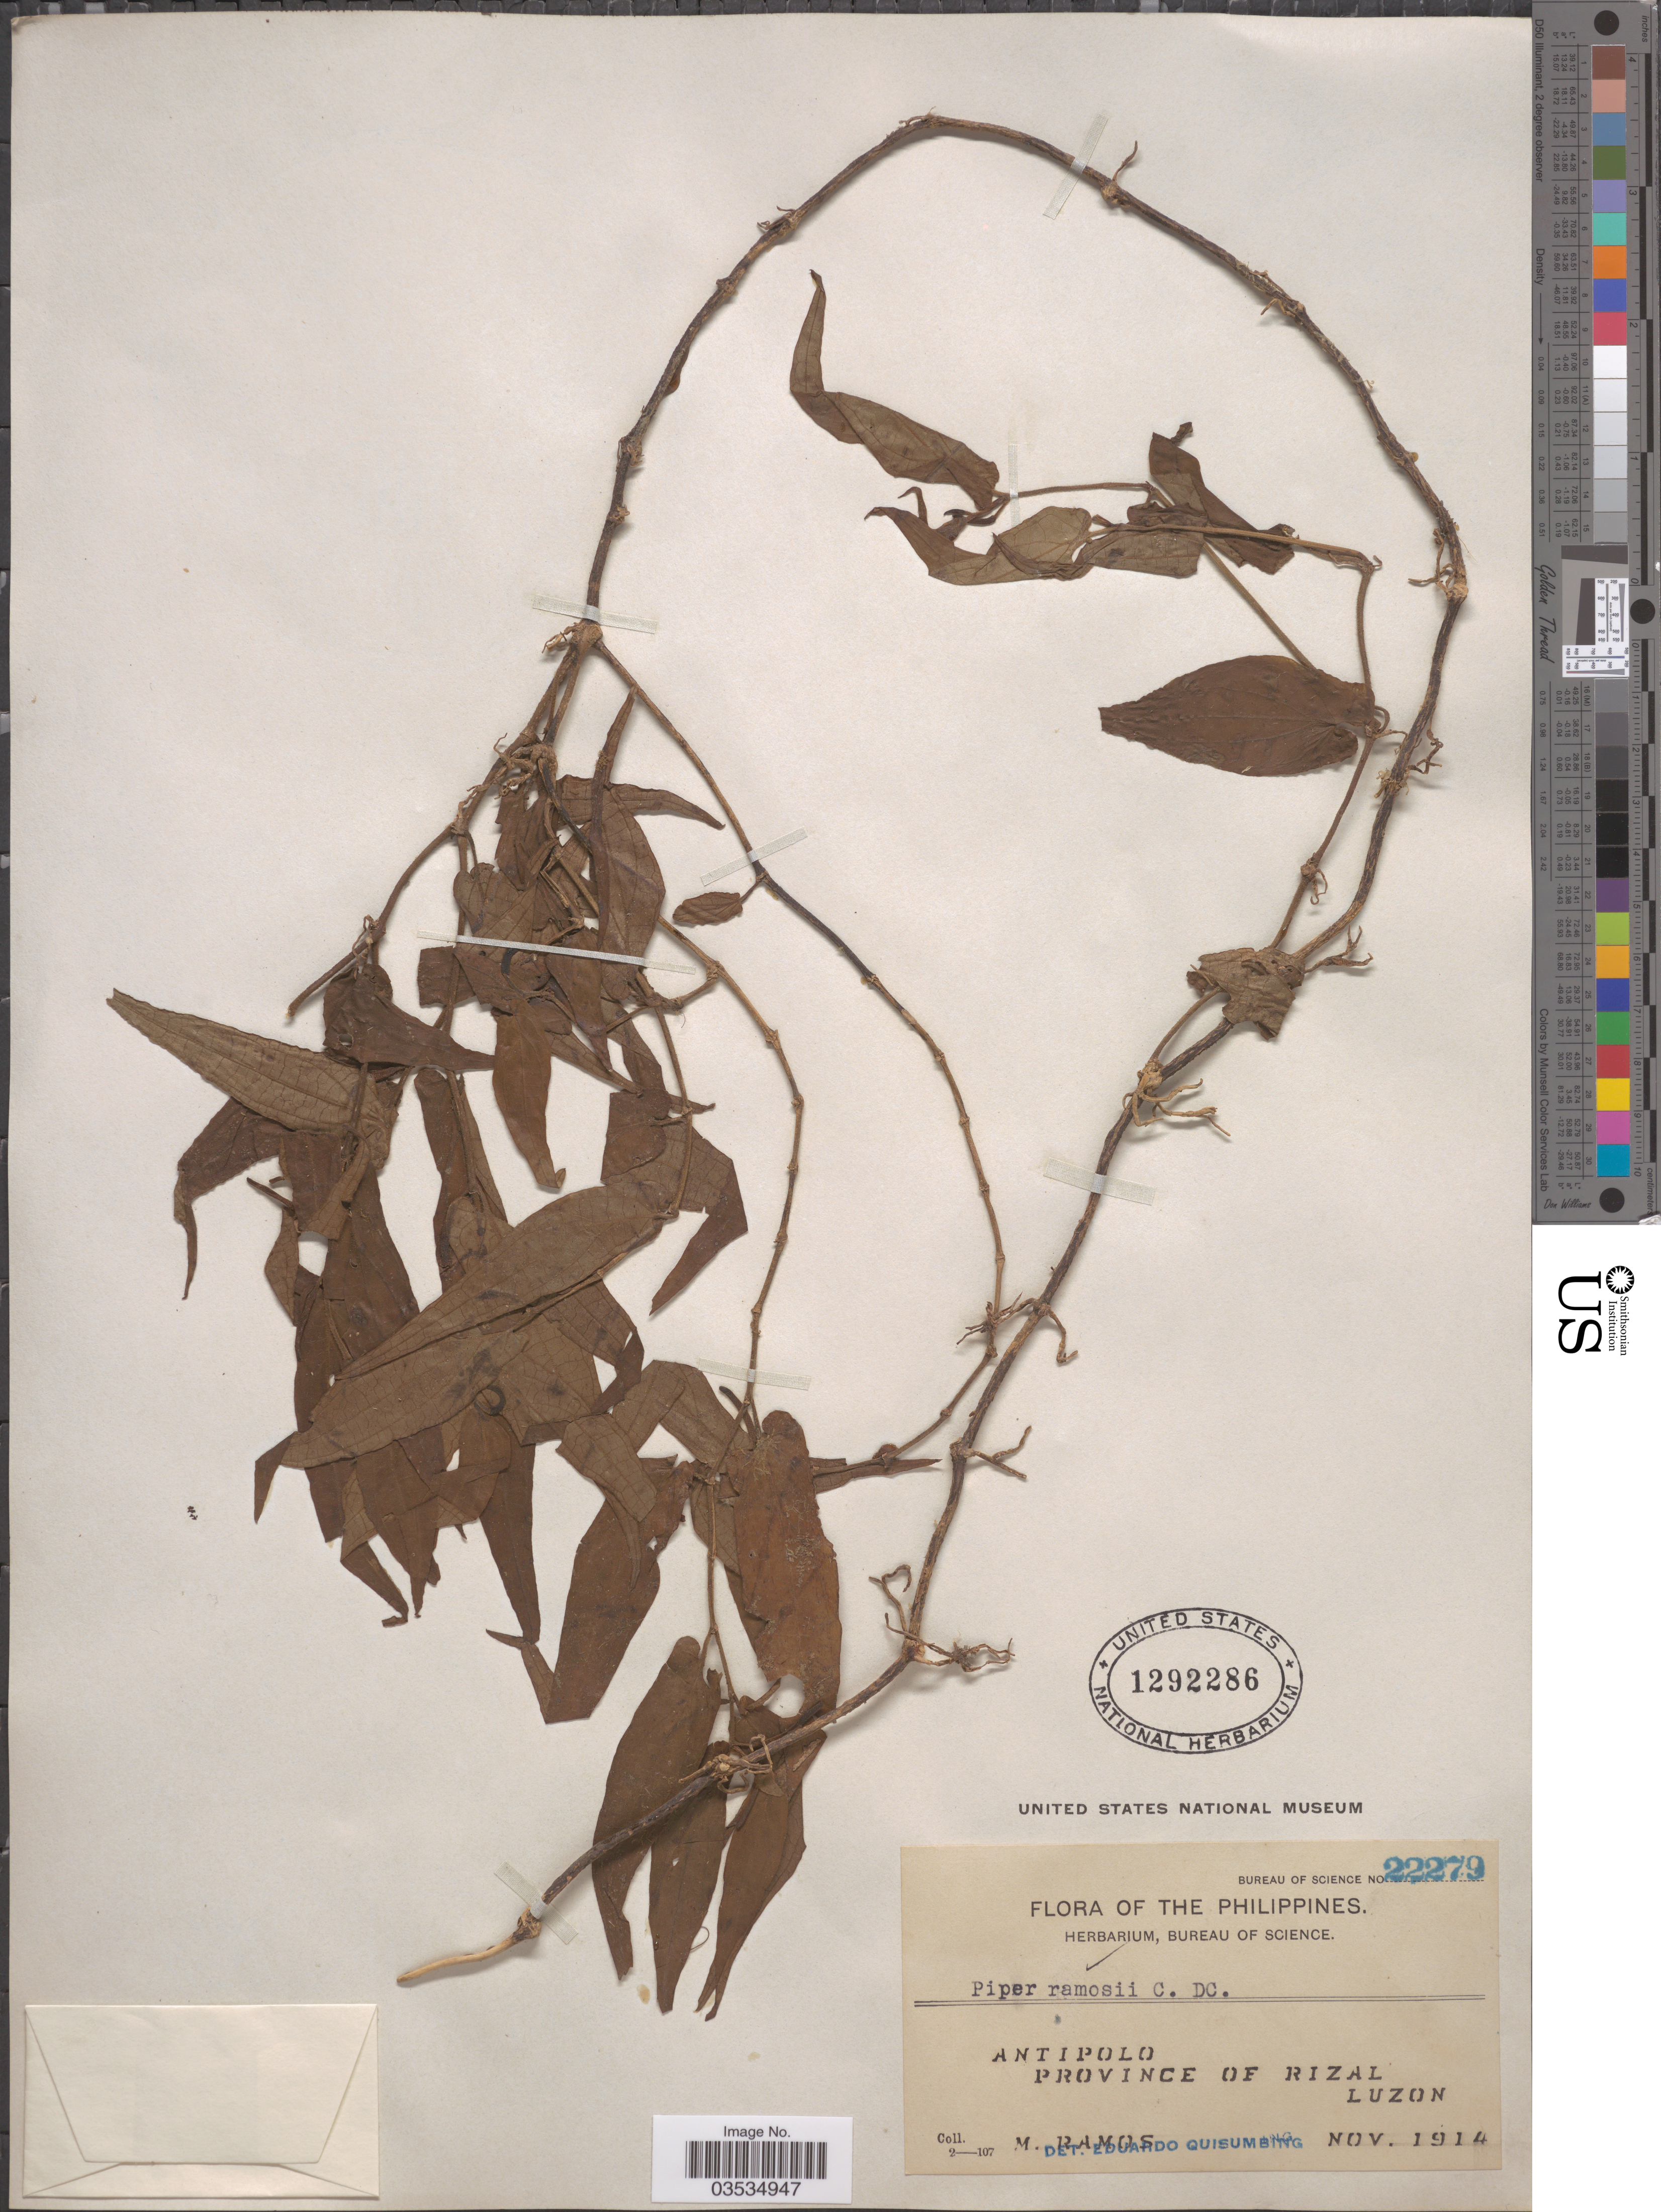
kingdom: Plantae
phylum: Tracheophyta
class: Magnoliopsida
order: Piperales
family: Piperaceae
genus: Piper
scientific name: Piper ramosii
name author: C. DC.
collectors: M. Ramos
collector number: Bureau of Science 22279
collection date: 1914-11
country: Philippines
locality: Antipolo. Province of Rizal. Luzon.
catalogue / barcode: US 1292286